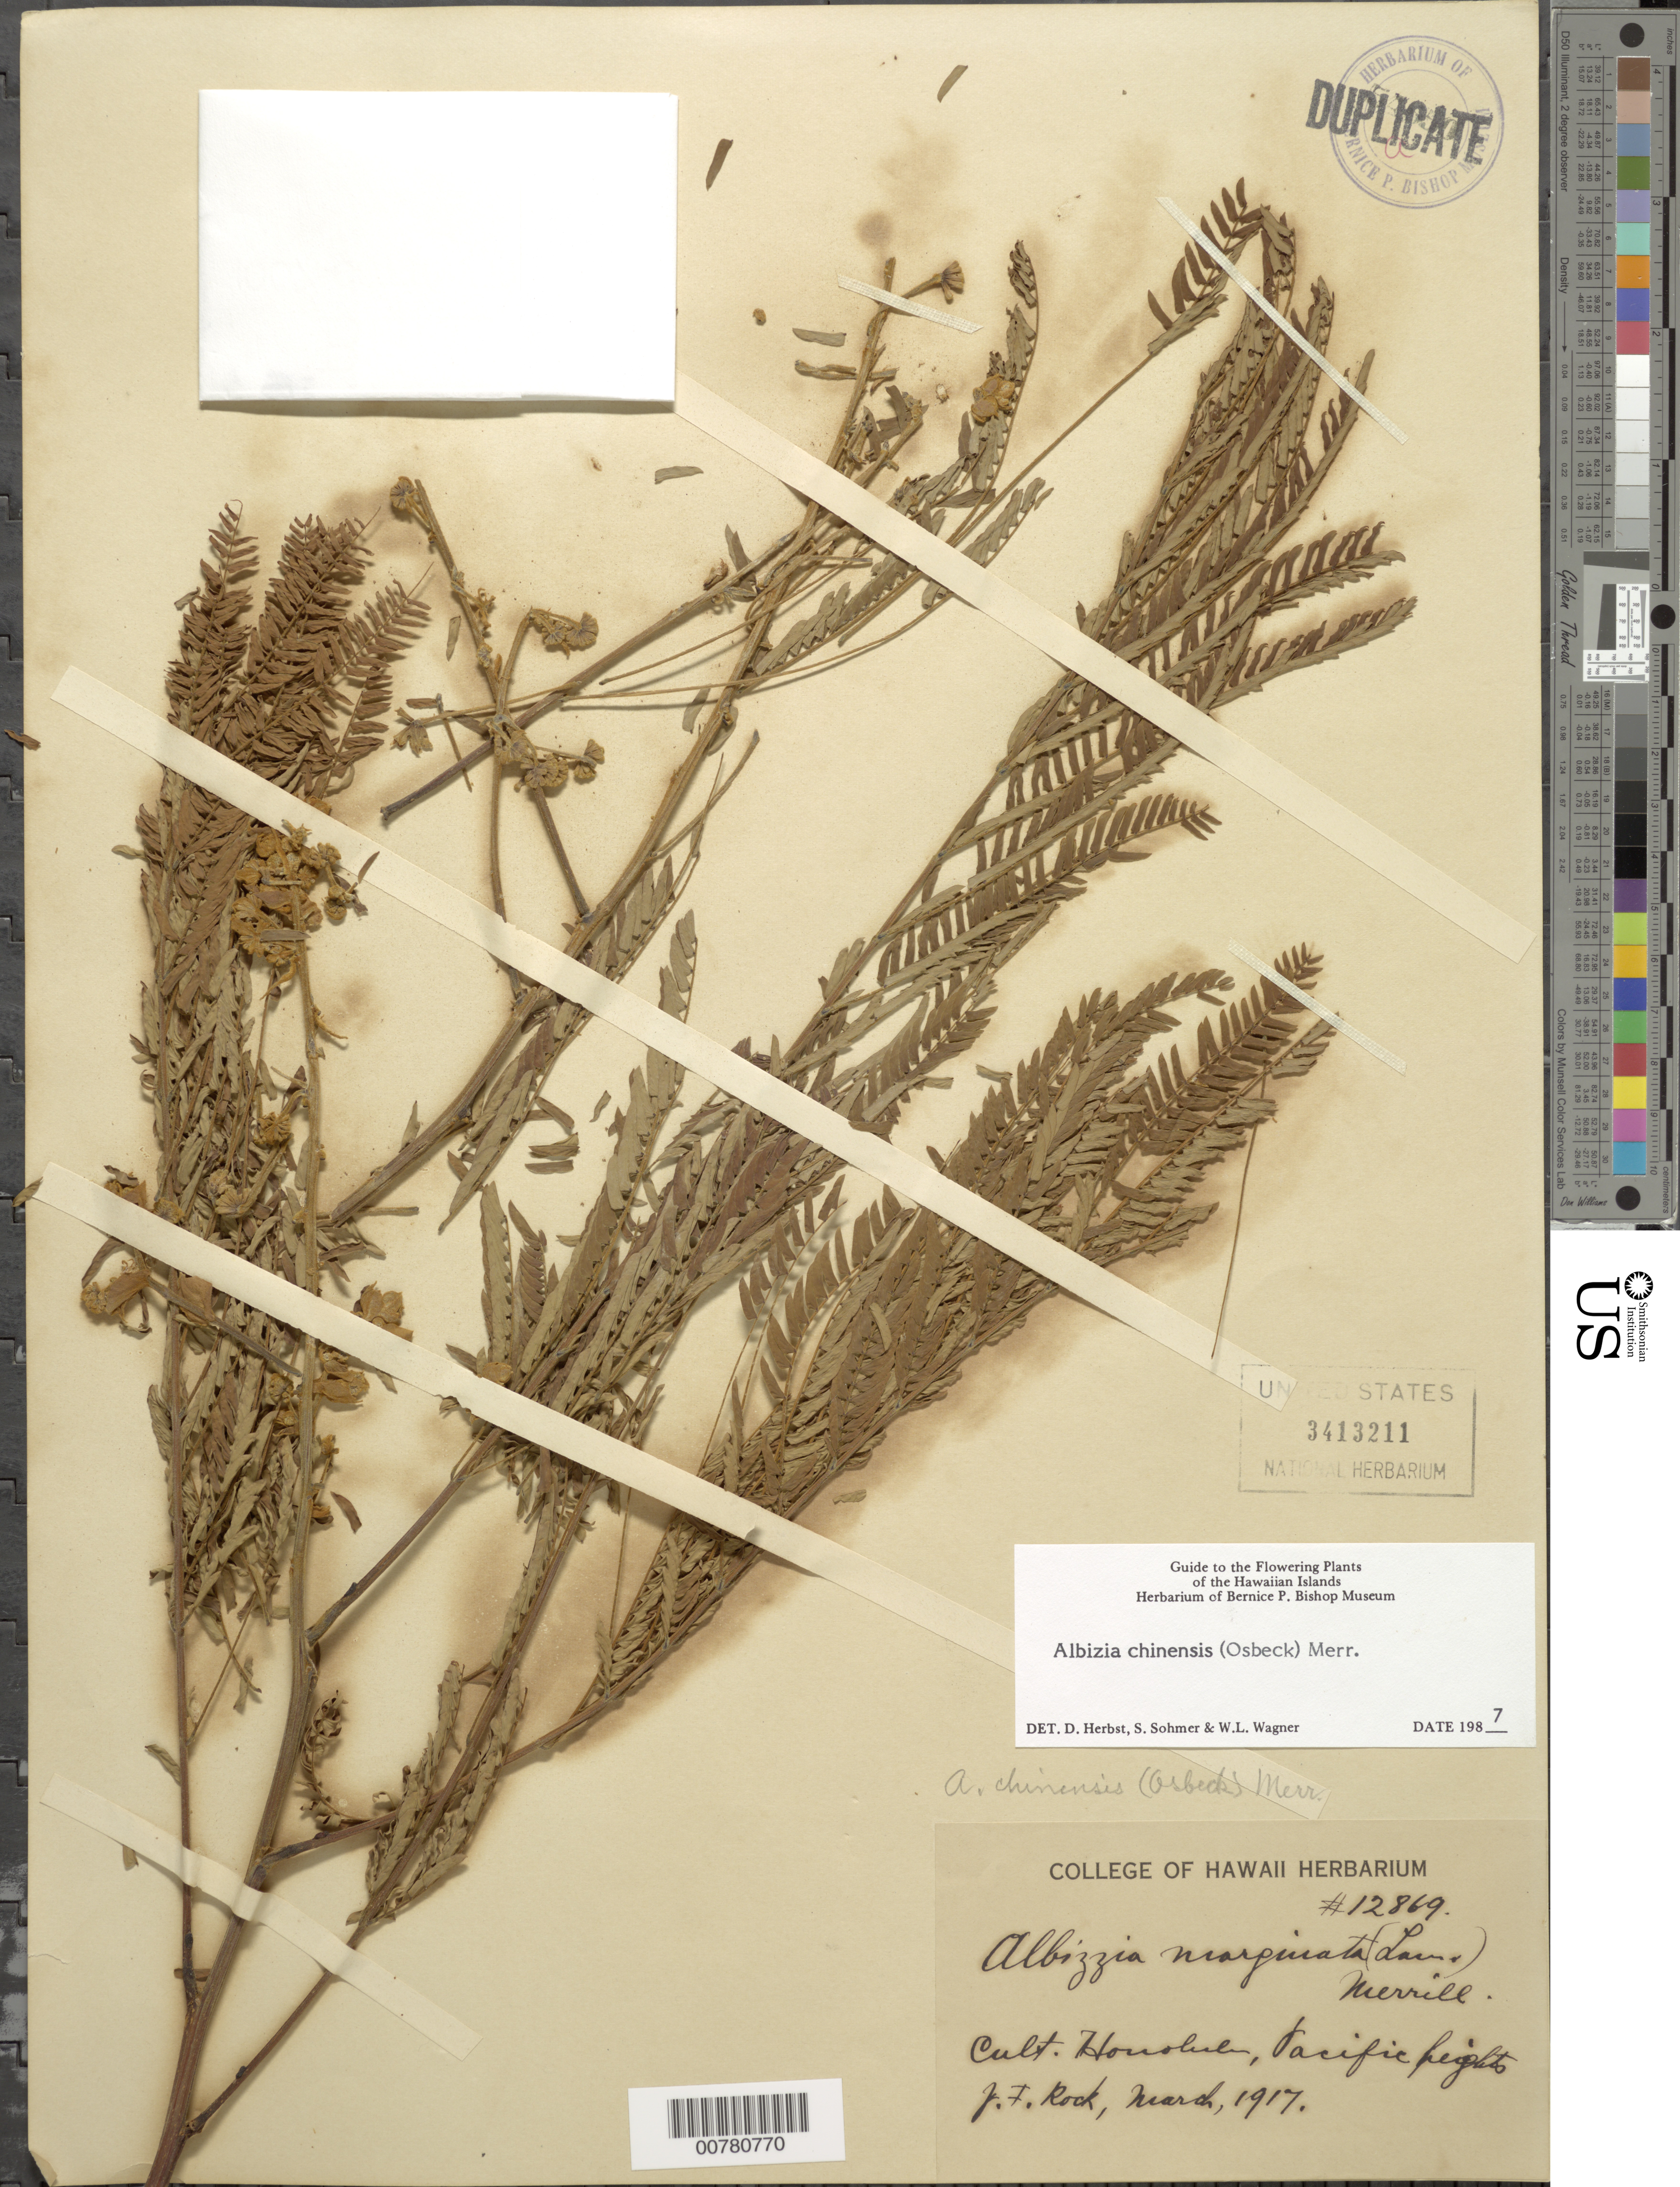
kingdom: Plantae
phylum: Tracheophyta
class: Magnoliopsida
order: Fabales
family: Fabaceae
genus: Albizia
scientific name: Albizia chinensis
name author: (Osbeck) Merr.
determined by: Herbst, D. R.; Sohmer, S. H.; Wagner, W. L.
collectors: J. F. Rock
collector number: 12869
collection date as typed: Mar 1917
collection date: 1917-03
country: United States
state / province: Hawaii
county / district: Honolulu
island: Oahu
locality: Honolulu, Pacific Heights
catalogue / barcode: US 3413211